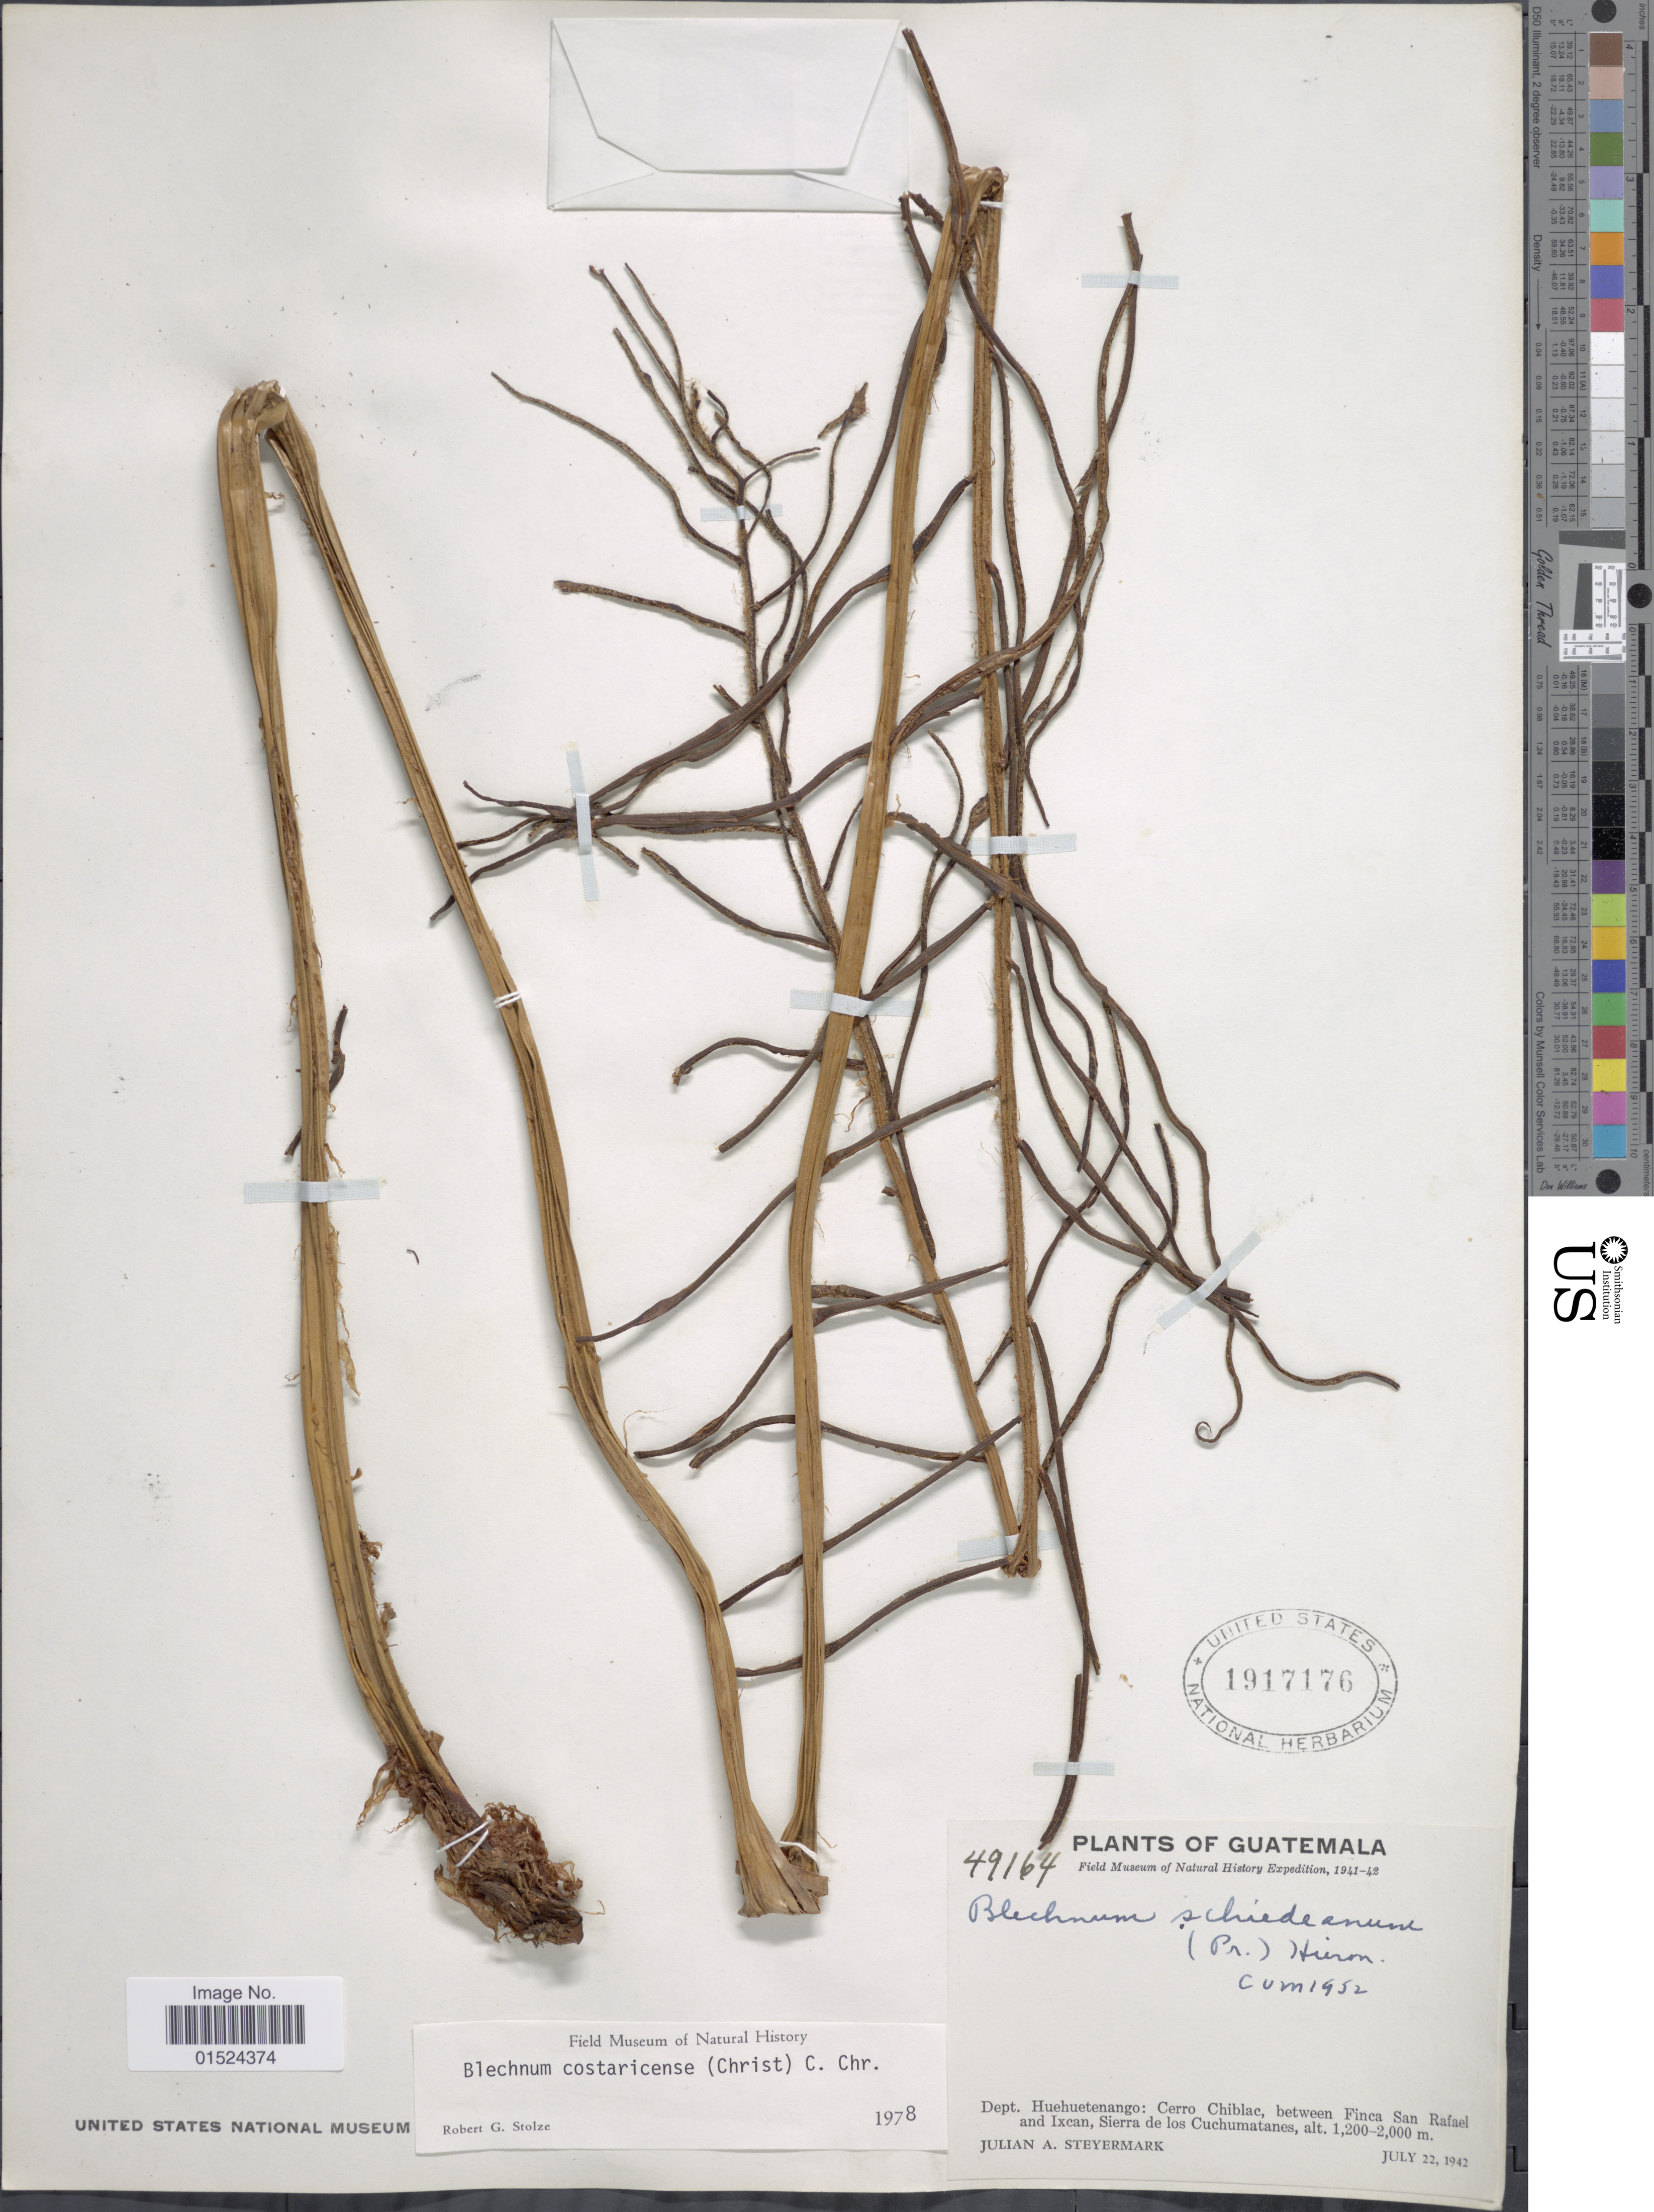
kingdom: Plantae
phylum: Tracheophyta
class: Polypodiopsida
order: Polypodiales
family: Blechnaceae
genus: Blechnum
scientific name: Blechnum schiedeanum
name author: (Schltdl. ex C. Presl) Hieron.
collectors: J. Steyermark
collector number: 49164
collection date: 1942-07-22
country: Guatemala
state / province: Huehuetenango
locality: Cerro Chiblac, between Finca San Rafael and Ixcan, Sierra de los Cuchumatanes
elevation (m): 1200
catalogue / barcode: US 1917176